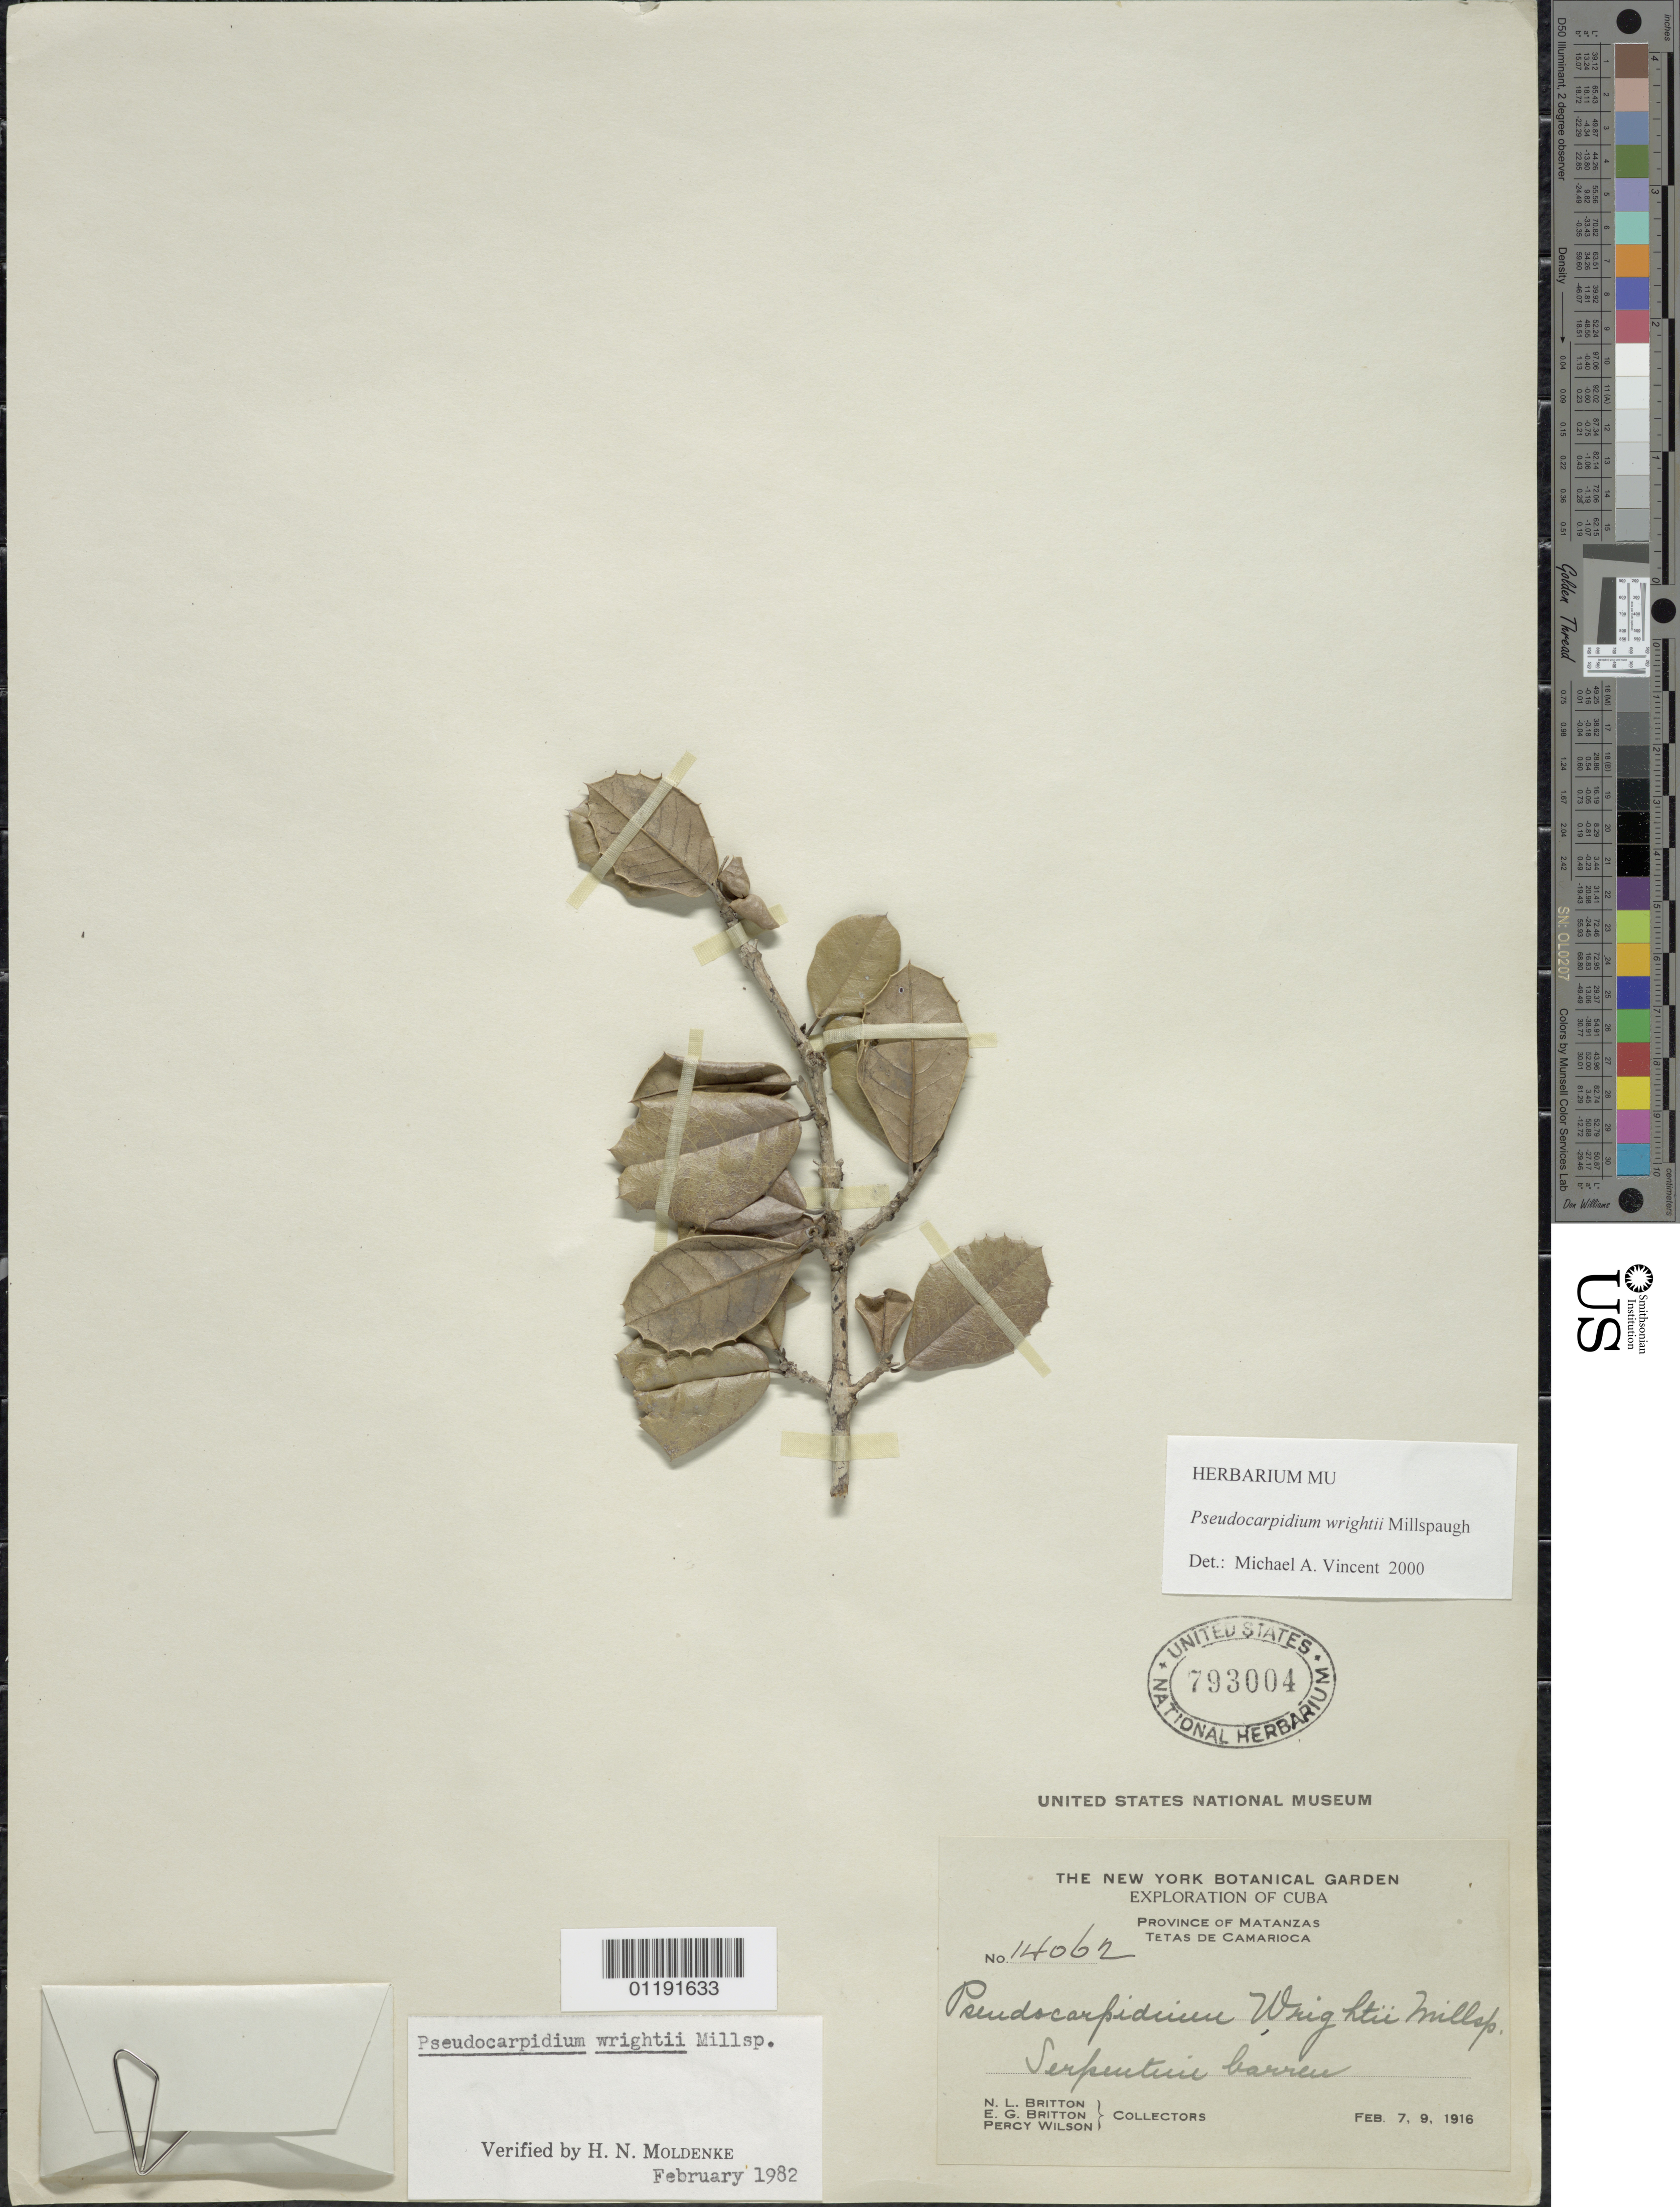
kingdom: Plantae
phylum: Tracheophyta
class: Magnoliopsida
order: Lamiales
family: Lamiaceae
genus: Pseudocarpidium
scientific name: Pseudocarpidium wrightii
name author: Millsp.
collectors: N. Britton, E. G. Britton & P. Wilson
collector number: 14062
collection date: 1916-02-07,1916-02-09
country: Cuba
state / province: Matanzas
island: Cuba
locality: Tetas de Camarioca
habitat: Serpentine barrens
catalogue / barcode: US 793004